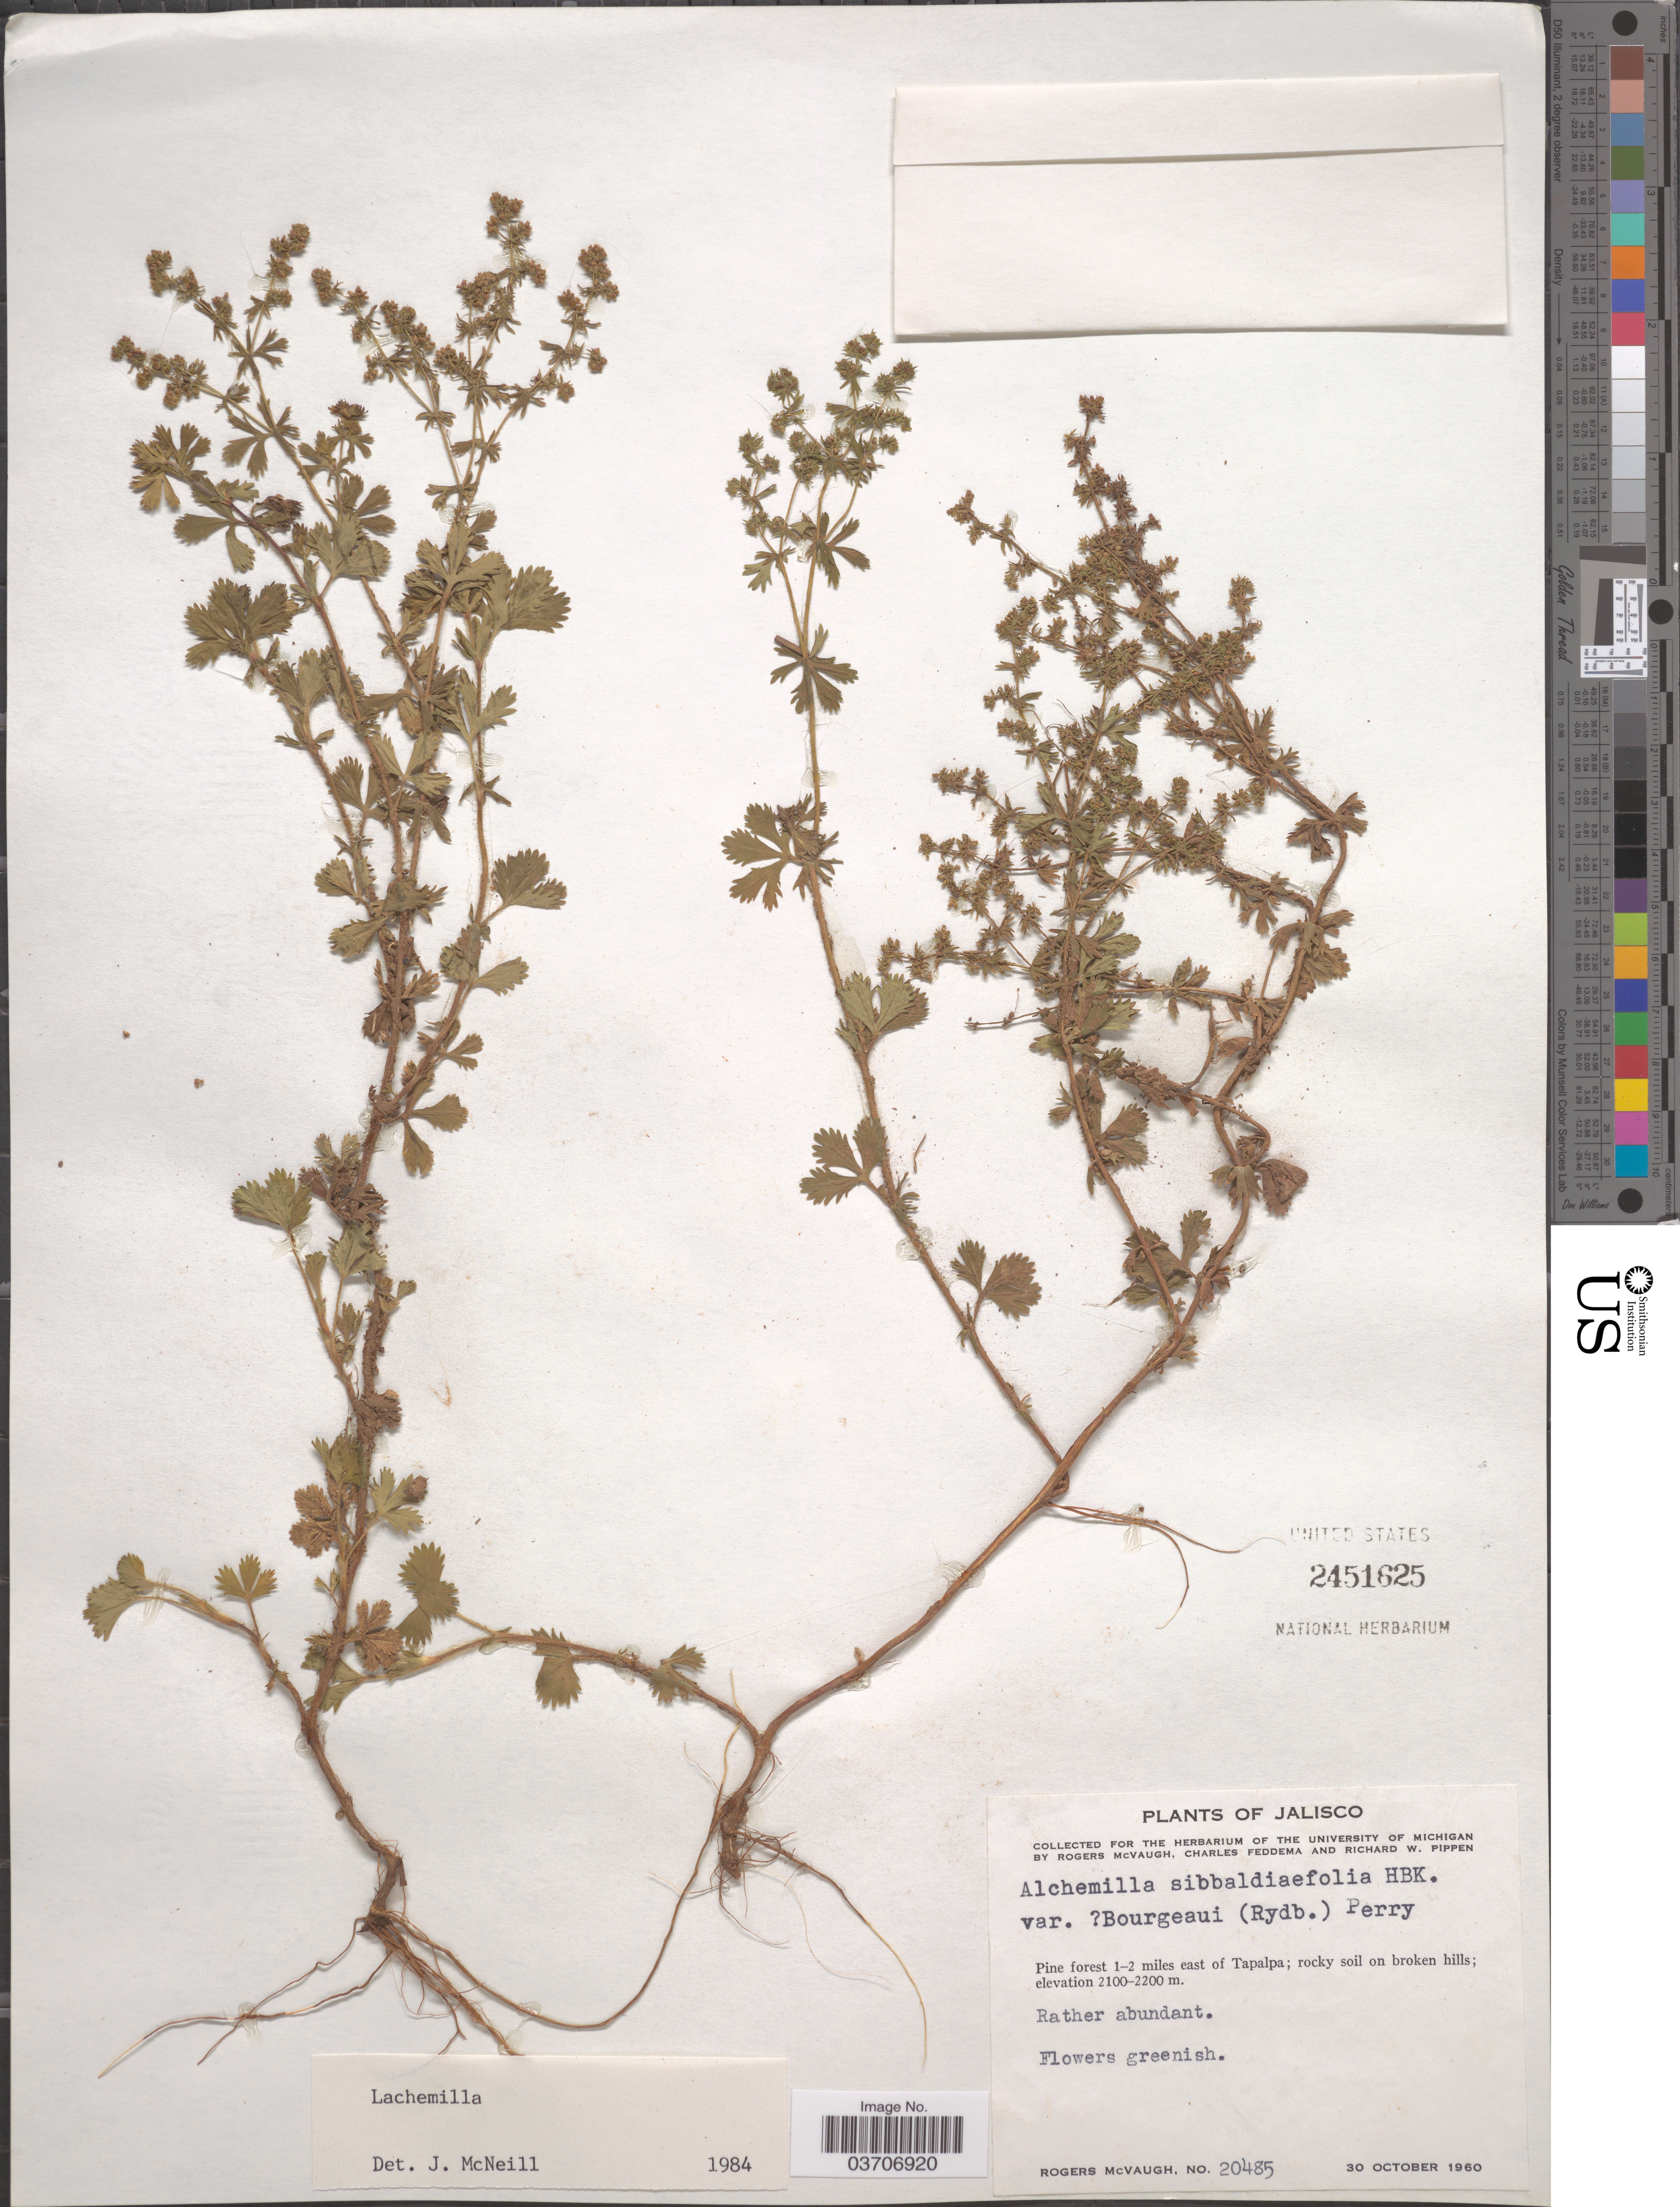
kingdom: Plantae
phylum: Tracheophyta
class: Magnoliopsida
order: Rosales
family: Rosaceae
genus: Lachemilla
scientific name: Lachemilla sp.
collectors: R. McVaugh, C. Feddema & R. W. Pippen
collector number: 20485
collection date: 1960-10-30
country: Mexico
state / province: Jalisco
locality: Pine forest 1-2 miles east of Tapalpa.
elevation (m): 2100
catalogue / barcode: US 2451625